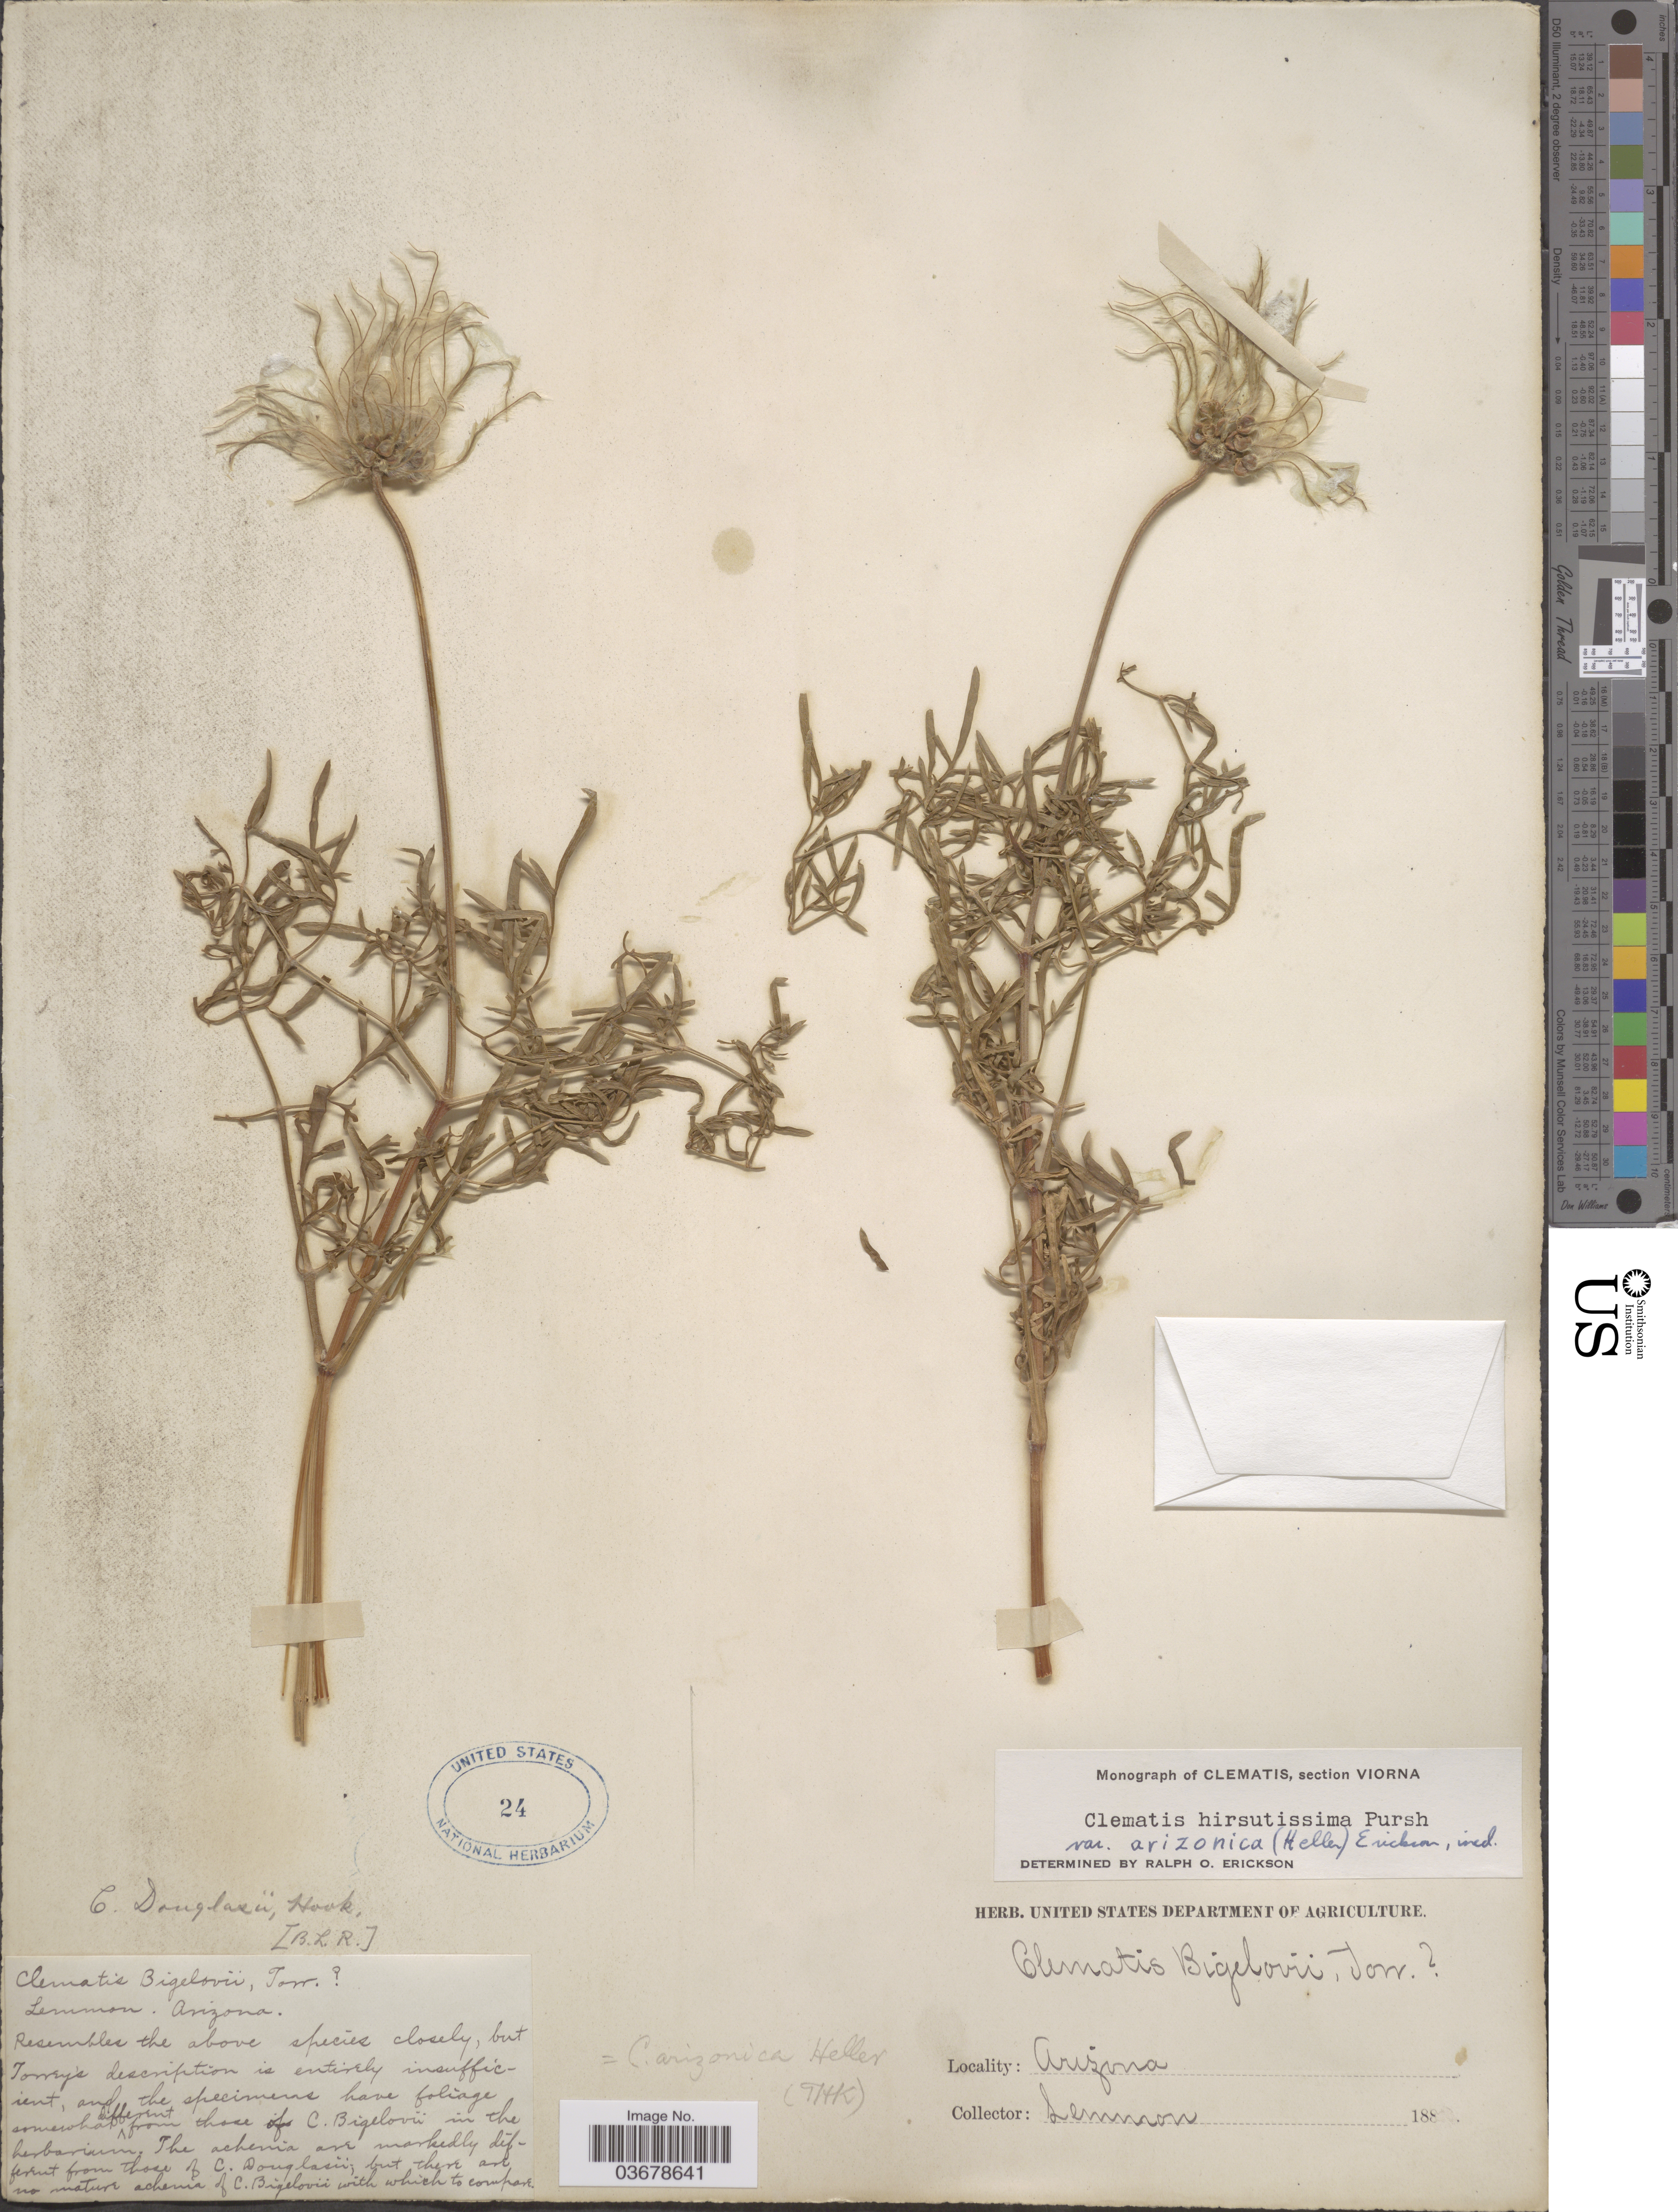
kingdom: Plantae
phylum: Tracheophyta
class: Magnoliopsida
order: Ranunculales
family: Ranunculaceae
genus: Clematis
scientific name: Clematis viorna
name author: L.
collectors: -- Lemmon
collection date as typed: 188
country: United States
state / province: Arizona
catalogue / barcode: US 24